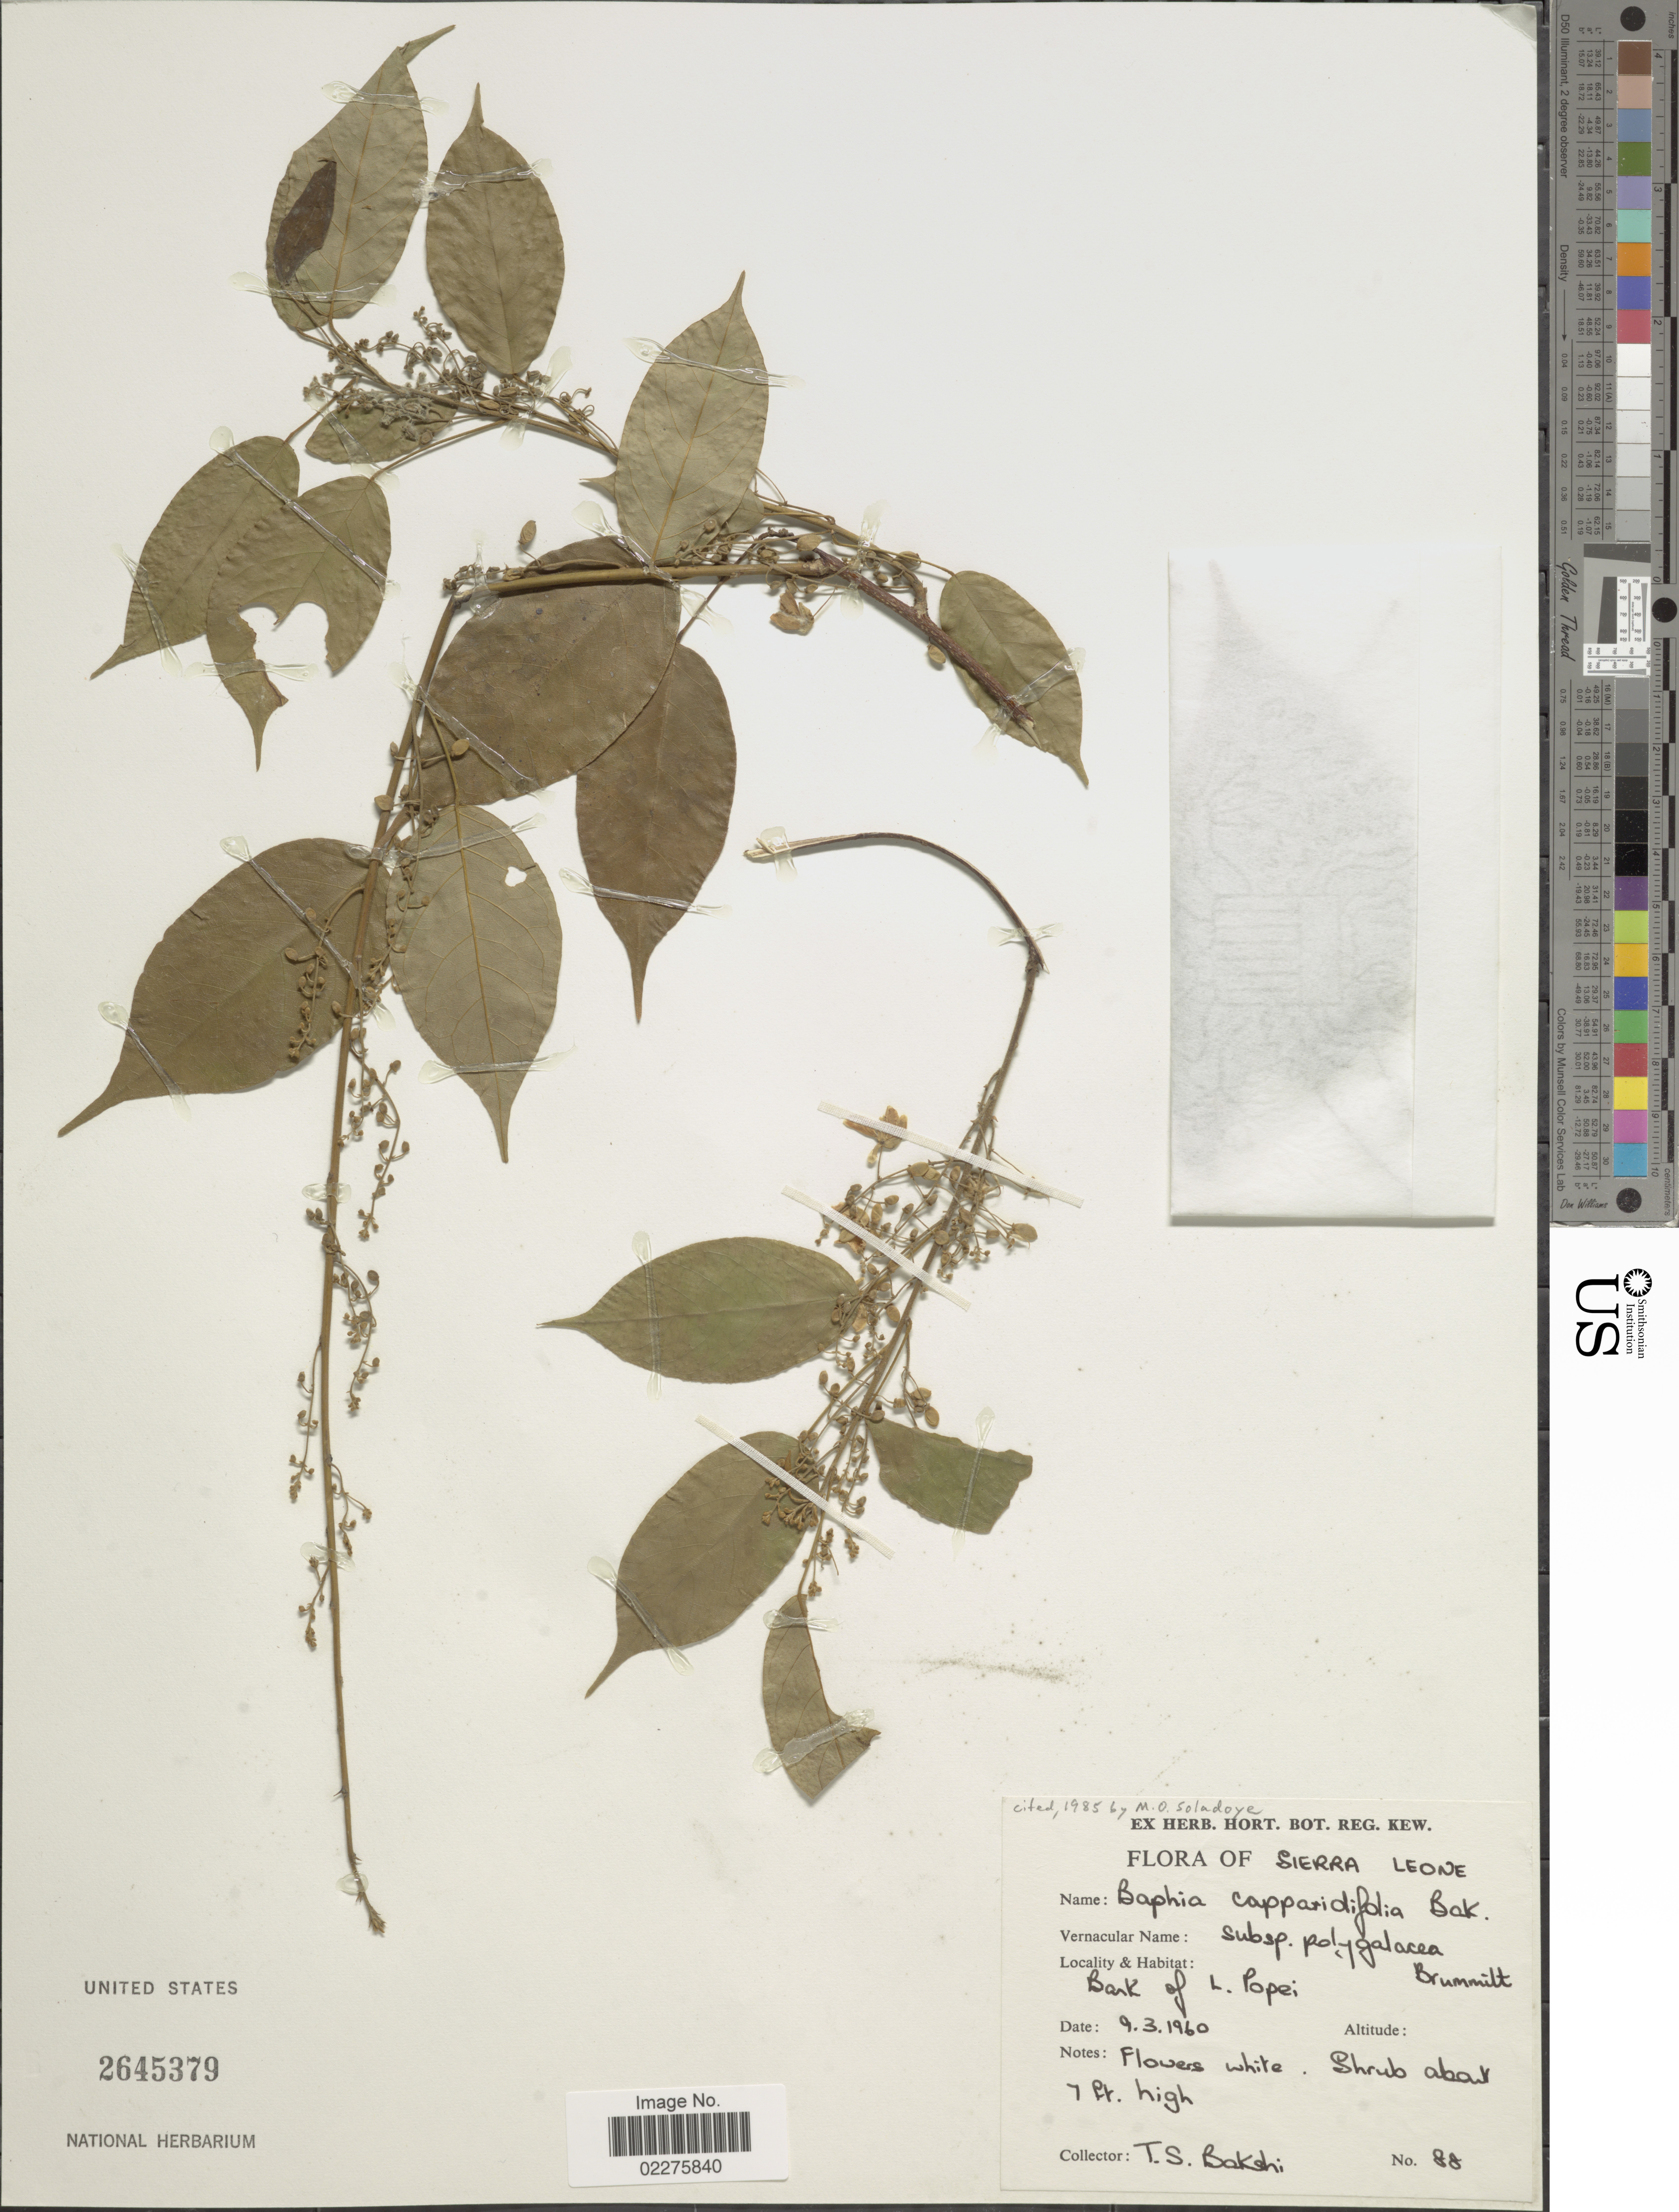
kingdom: Plantae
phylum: Tracheophyta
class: Magnoliopsida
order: Fabales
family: Fabaceae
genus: Baphia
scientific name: Baphia capparidifolia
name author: Baker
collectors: T. Bakshi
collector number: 88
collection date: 1960-03-09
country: Sierra Leone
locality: Bank of L. Popei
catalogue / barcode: US 2645379